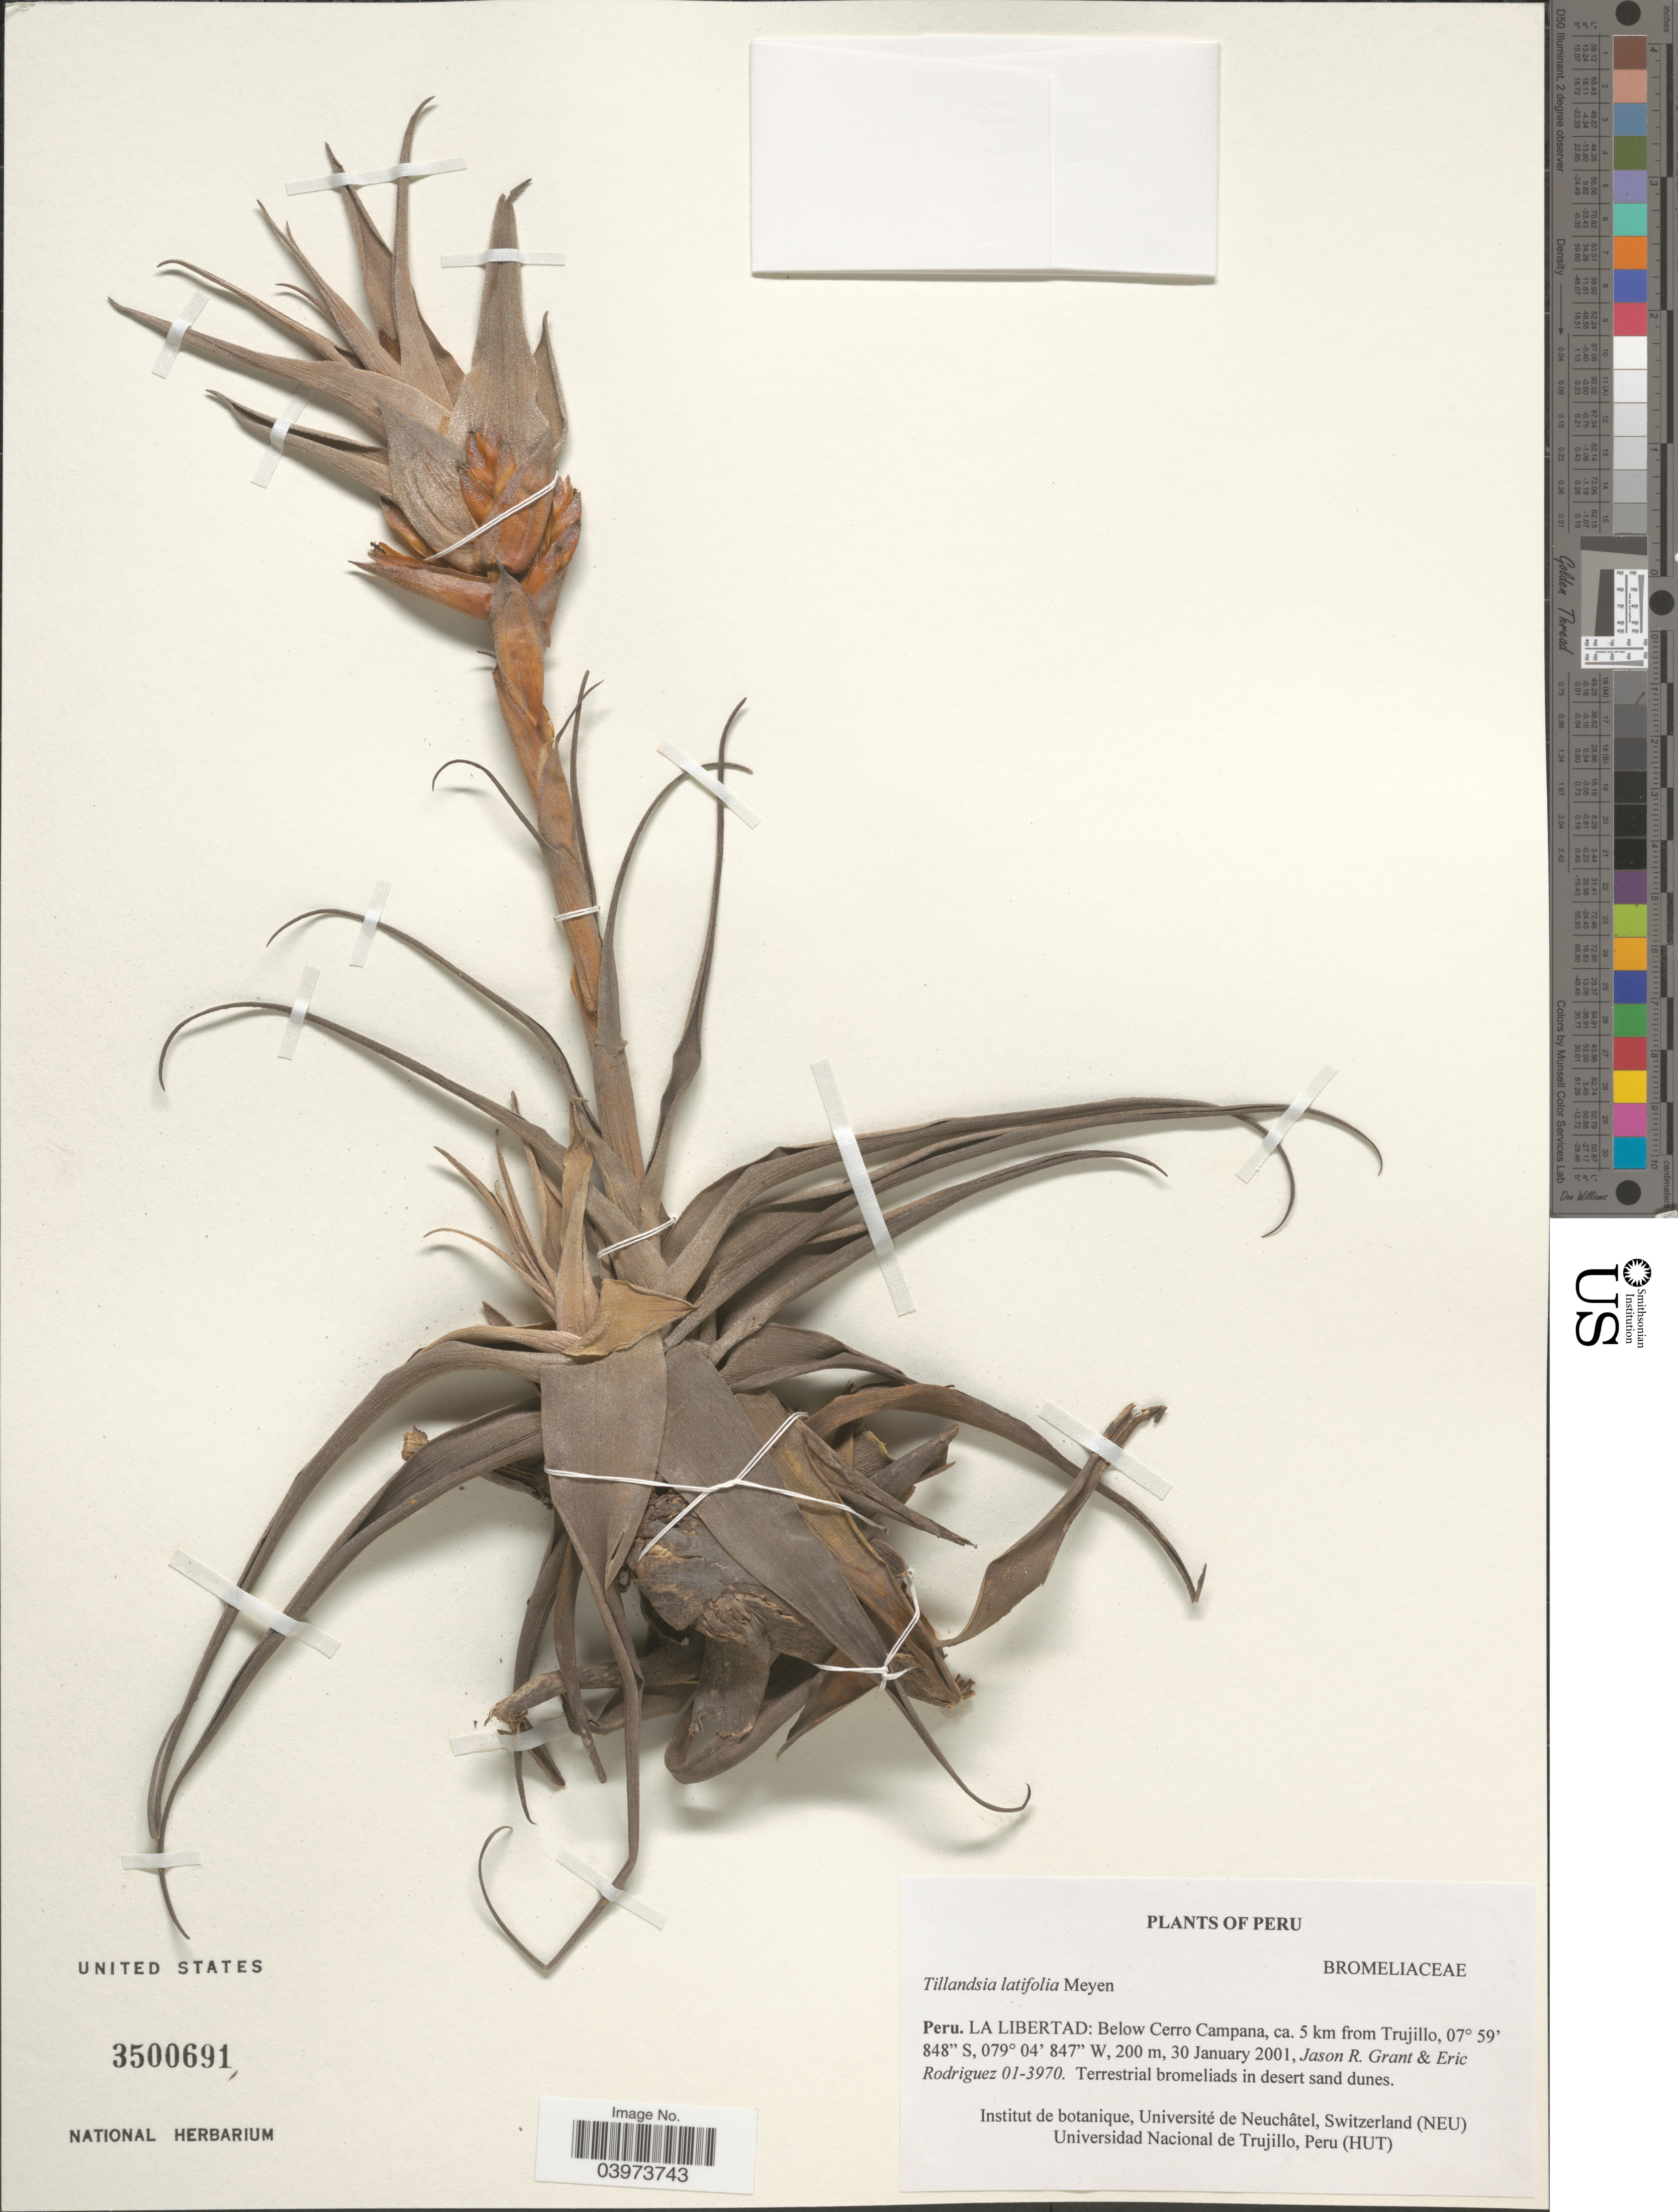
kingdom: Plantae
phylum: Tracheophyta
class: Liliopsida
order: Poales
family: Bromeliaceae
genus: Tillandsia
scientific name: Tillandsia latifolia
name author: Meyen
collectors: J. R. Grant & E. Rodriguez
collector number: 01-3970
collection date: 2001-01-30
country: Peru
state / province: La Libertad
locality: Below Cerro Campana, ca. 5 km from Trujillo.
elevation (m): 200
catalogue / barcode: US 3500691